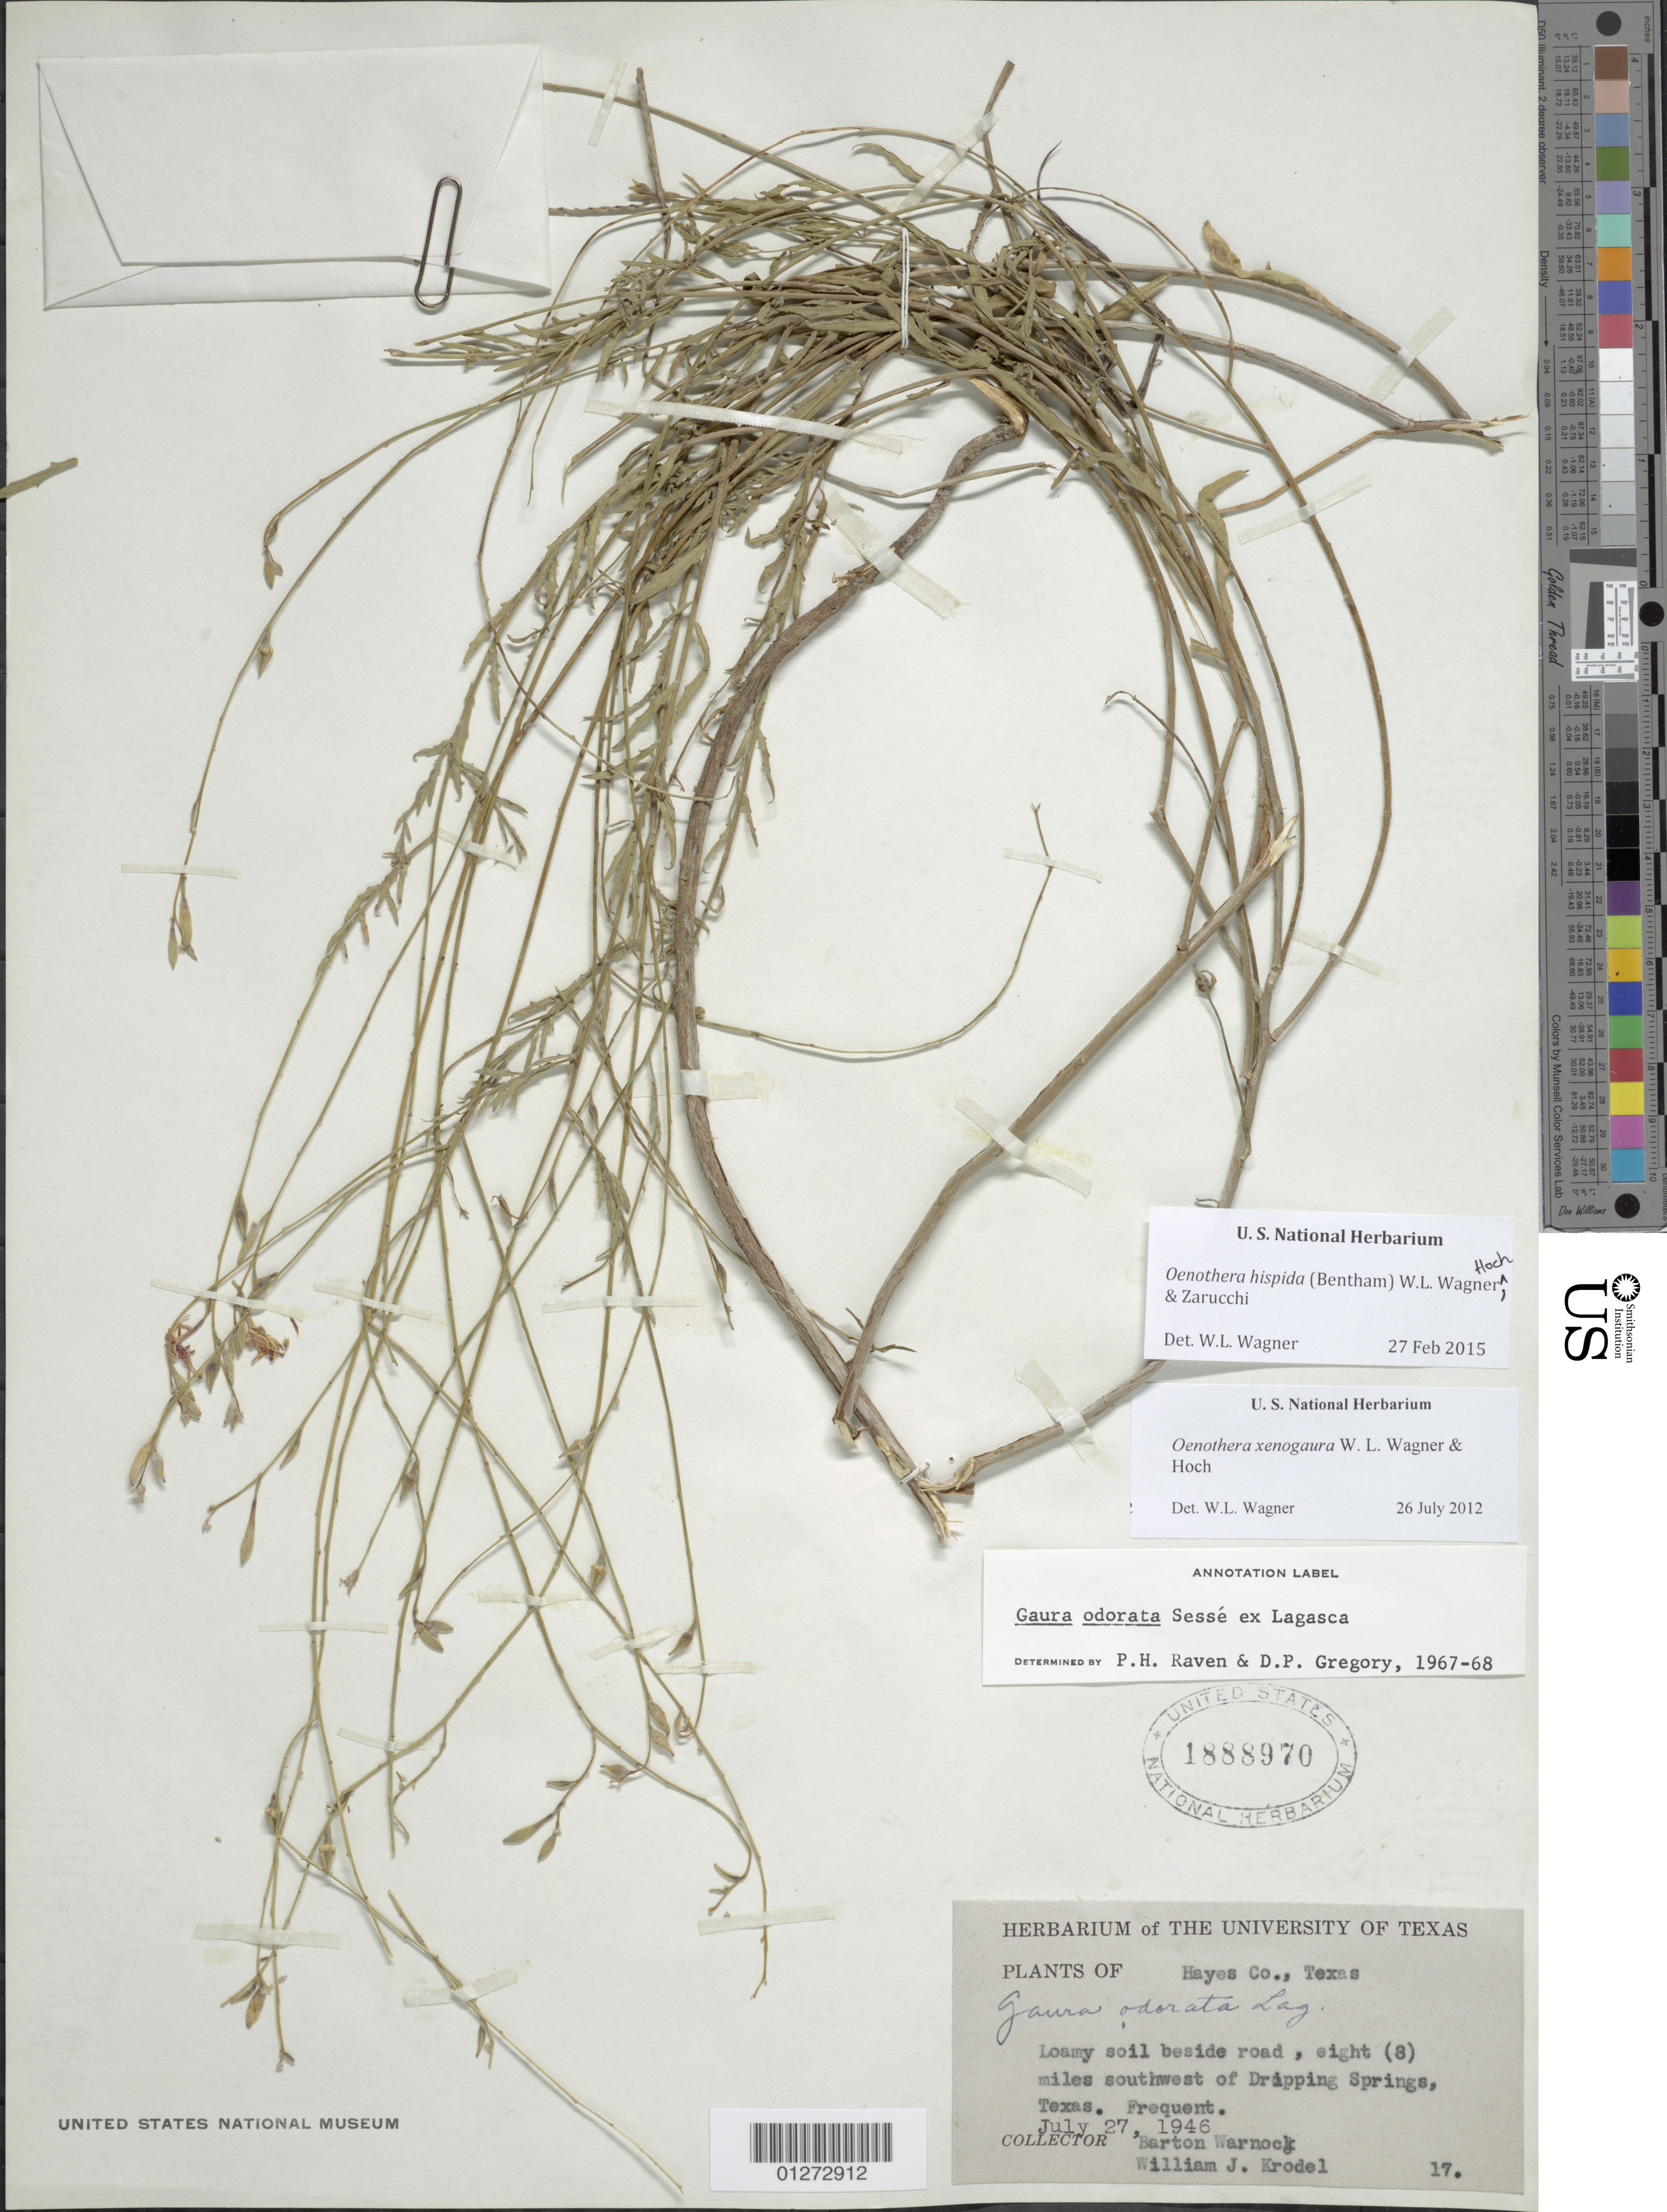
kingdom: Plantae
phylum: Tracheophyta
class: Magnoliopsida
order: Myrtales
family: Onagraceae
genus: Oenothera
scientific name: Oenothera hispida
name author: (Benth.) W.L. Wagner et al.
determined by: Wagner, W. L., (BOT), Smithsonian Institution - National Museum of Natural History (UNITED STATES)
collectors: B. Warnock & W. Krodel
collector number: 17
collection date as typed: July 27, 1946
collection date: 1946-07-27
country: United States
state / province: Texas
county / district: Hayes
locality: Eight miles southwest of Dripping Springs.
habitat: Besides road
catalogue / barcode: US 1888970